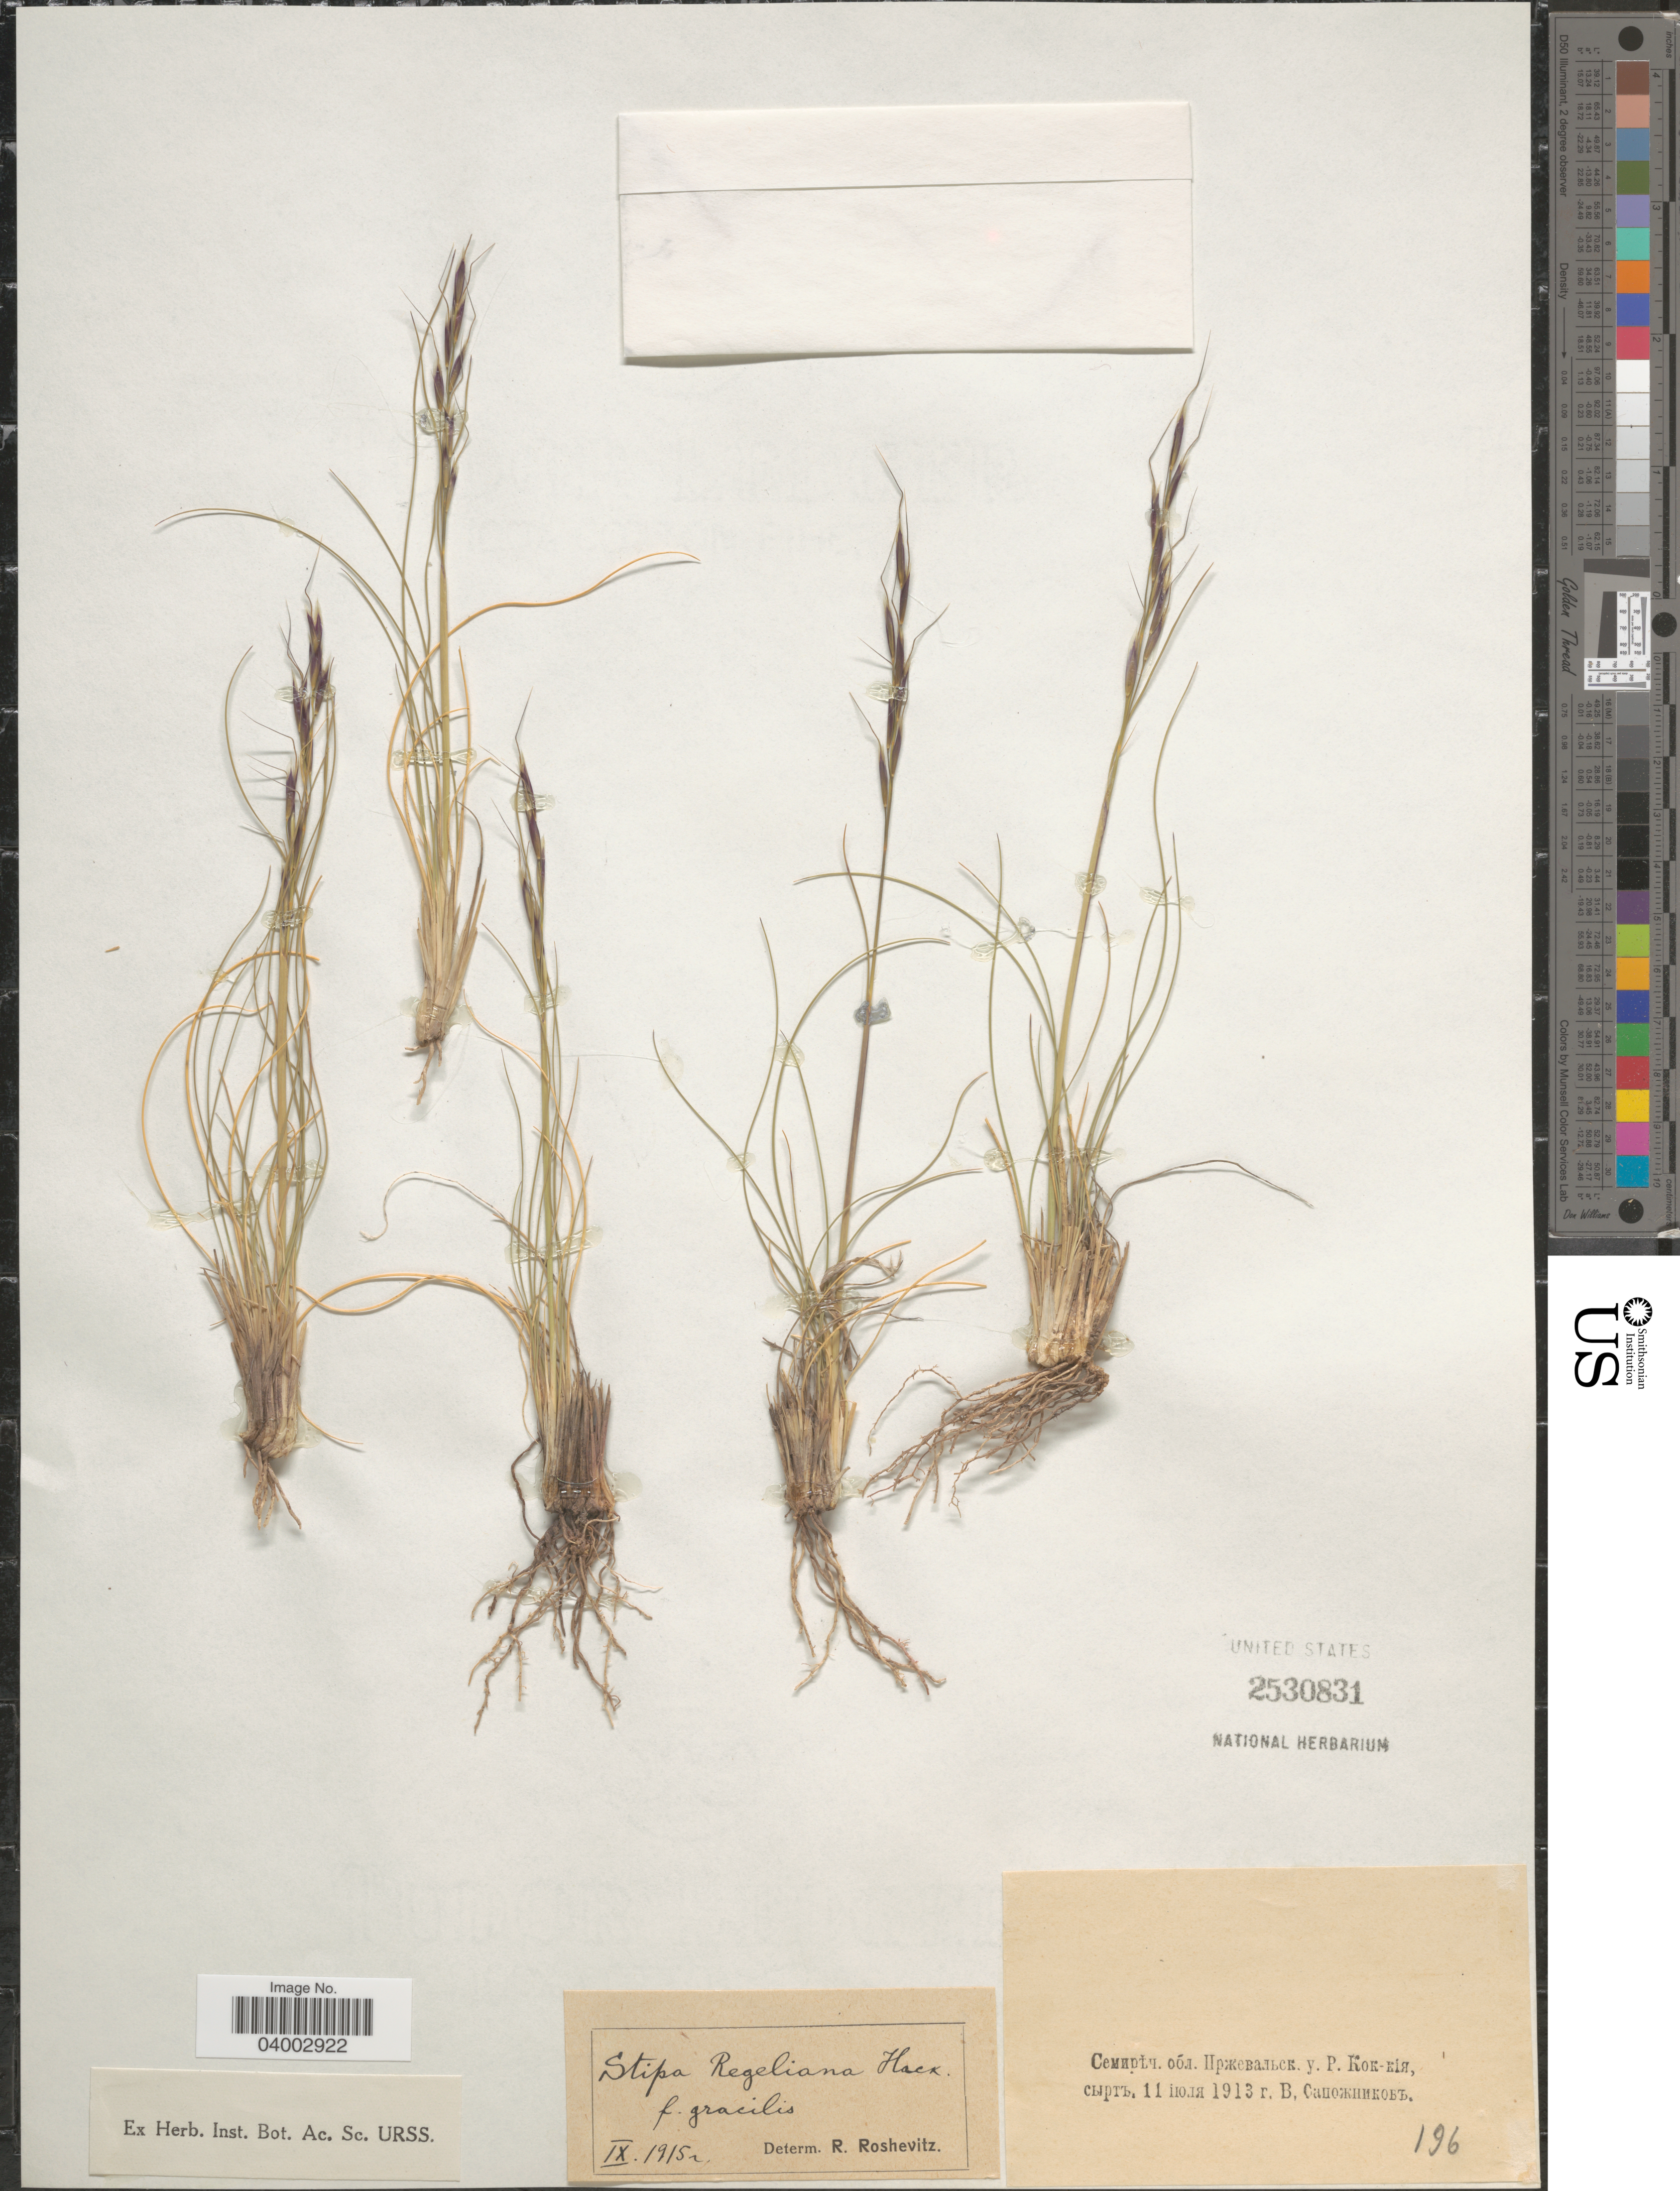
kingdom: Plantae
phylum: Tracheophyta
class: Liliopsida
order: Poales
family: Poaceae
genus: Stipa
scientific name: Stipa regeliana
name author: Hack.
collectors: V. Sapozhnikov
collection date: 1913-07-11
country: Kyrgyzstan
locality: Kok-Kiya river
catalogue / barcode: US 2530831